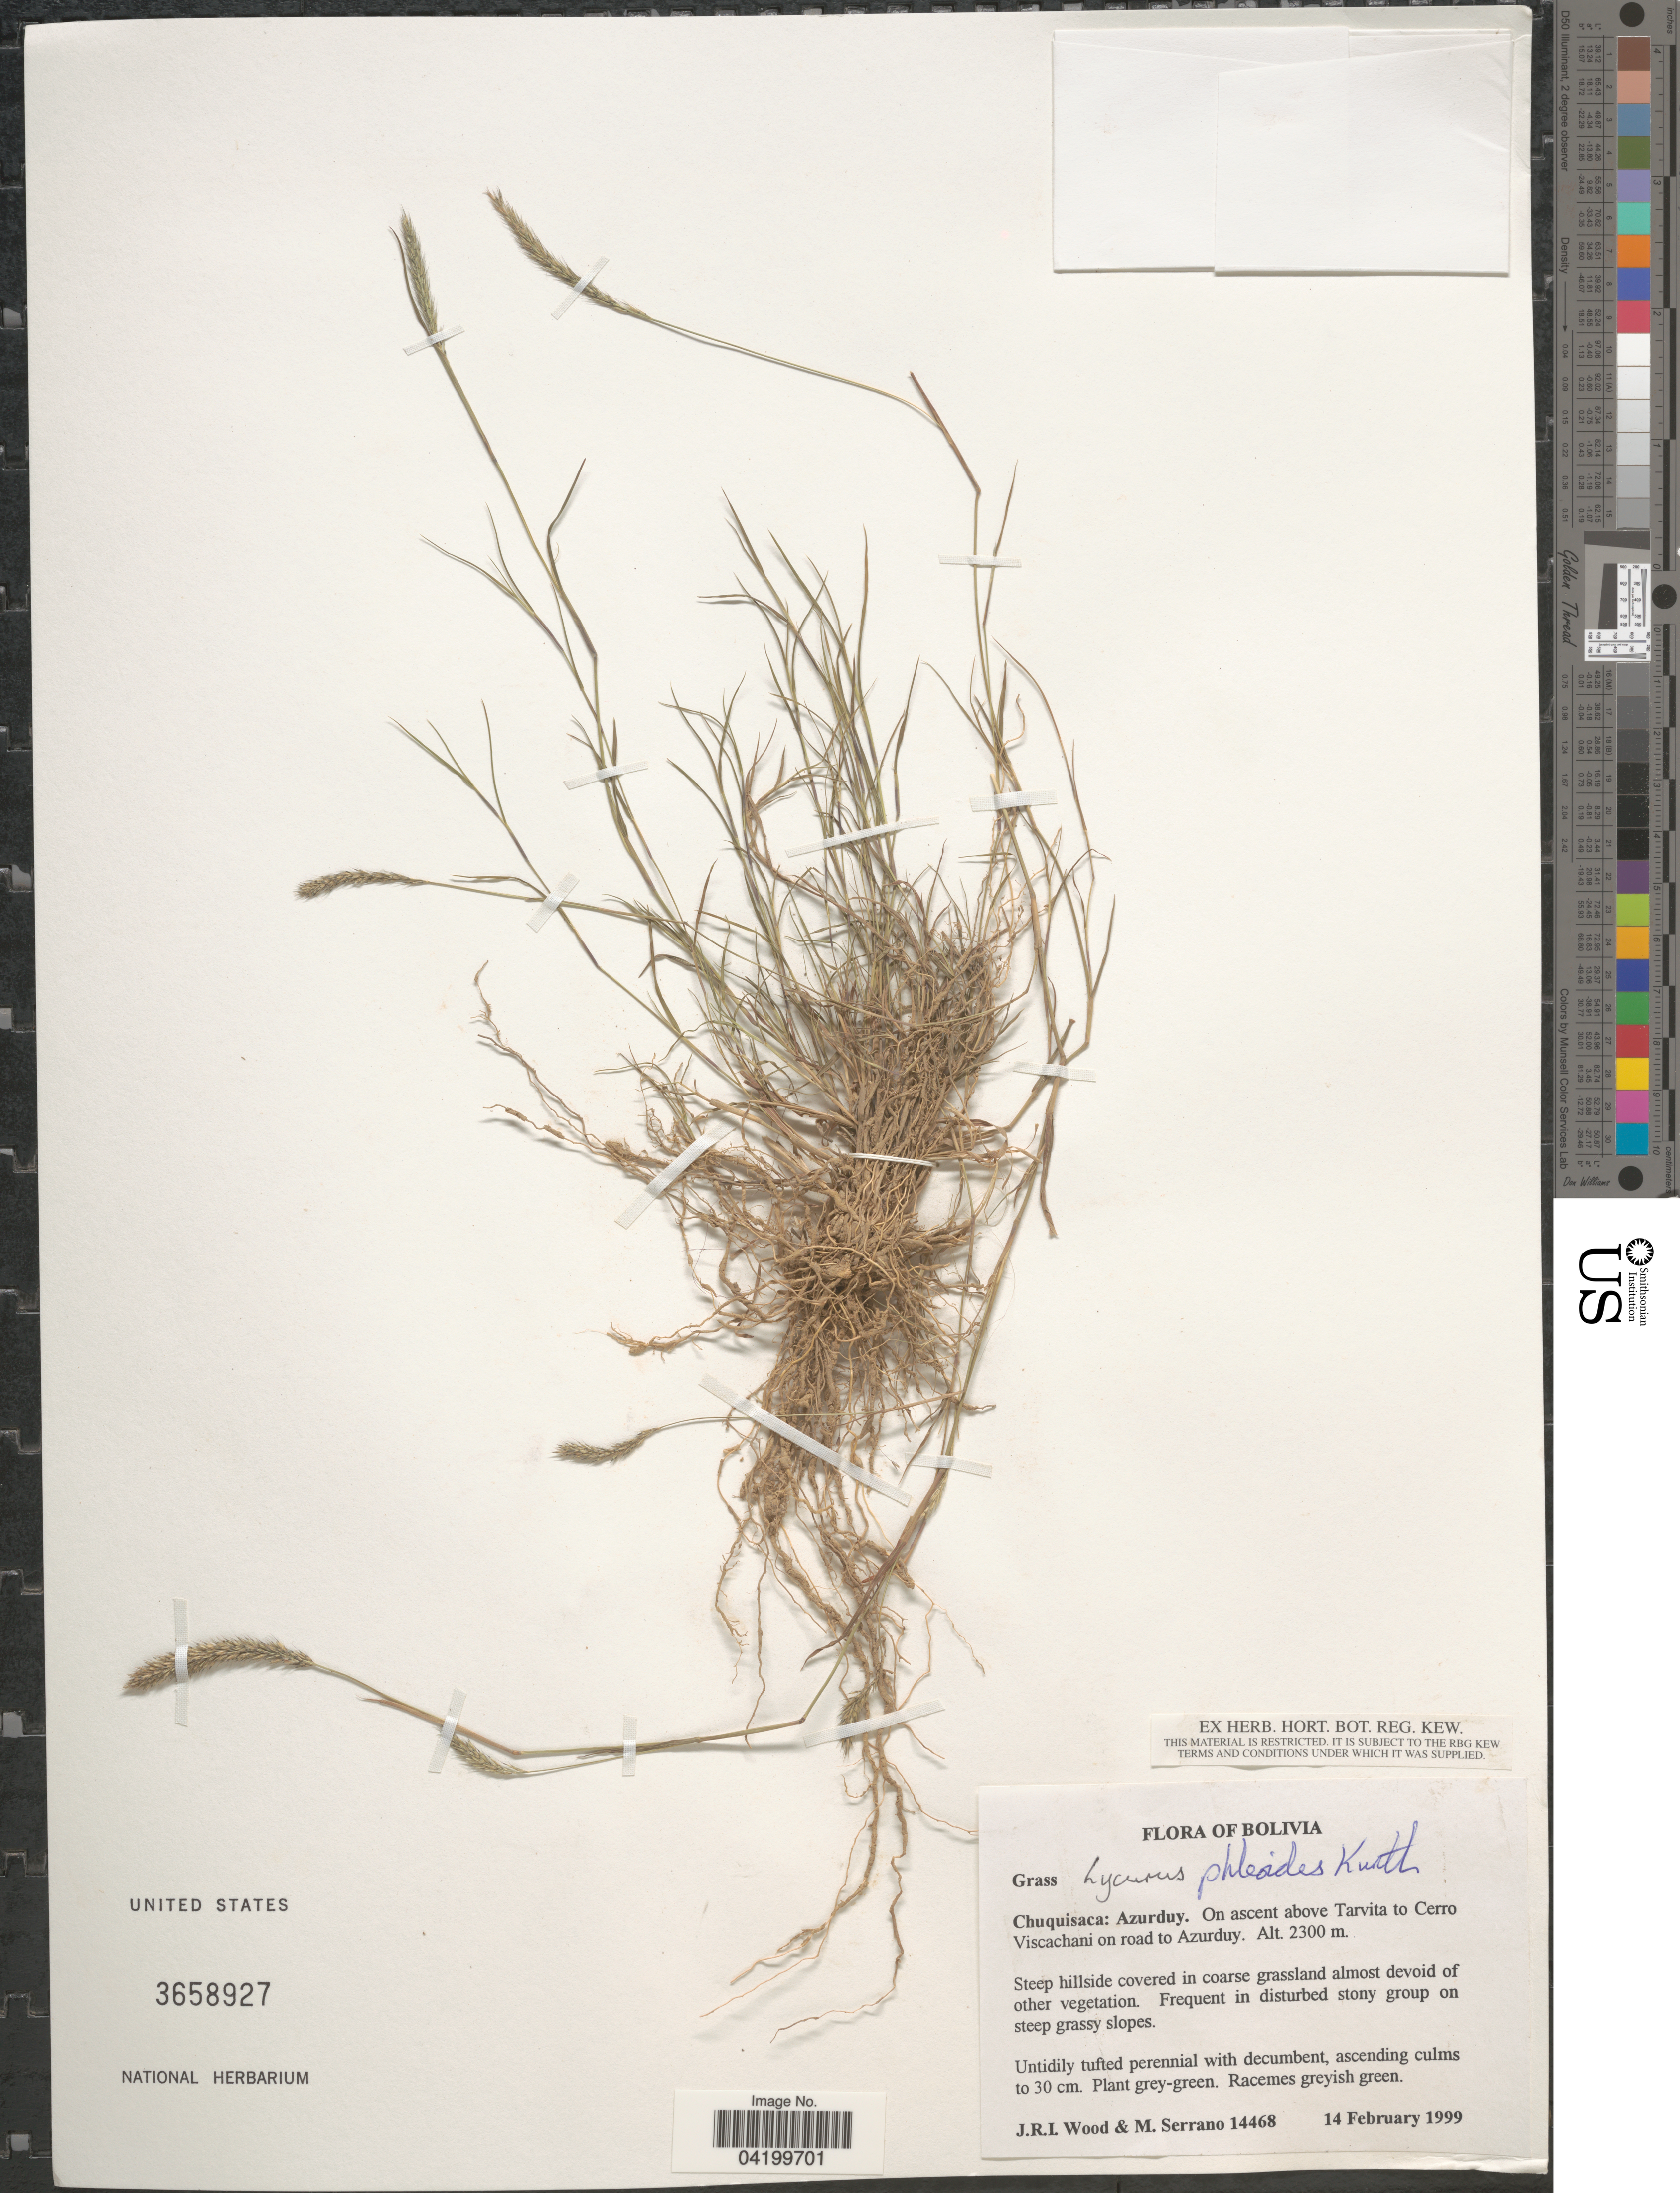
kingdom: Plantae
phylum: Tracheophyta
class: Liliopsida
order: Poales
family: Poaceae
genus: Muhlenbergia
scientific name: Muhlenbergia phleoides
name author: (Kunth) Columbus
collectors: J. R. I. Wood & M. Serrano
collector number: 14468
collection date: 1999-02-14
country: Bolivia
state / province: Chuquisaca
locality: Azurduy. On ascent above Tarvita to Cerro Viscachani on road to Azurduy.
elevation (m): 2300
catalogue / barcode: US 3658927